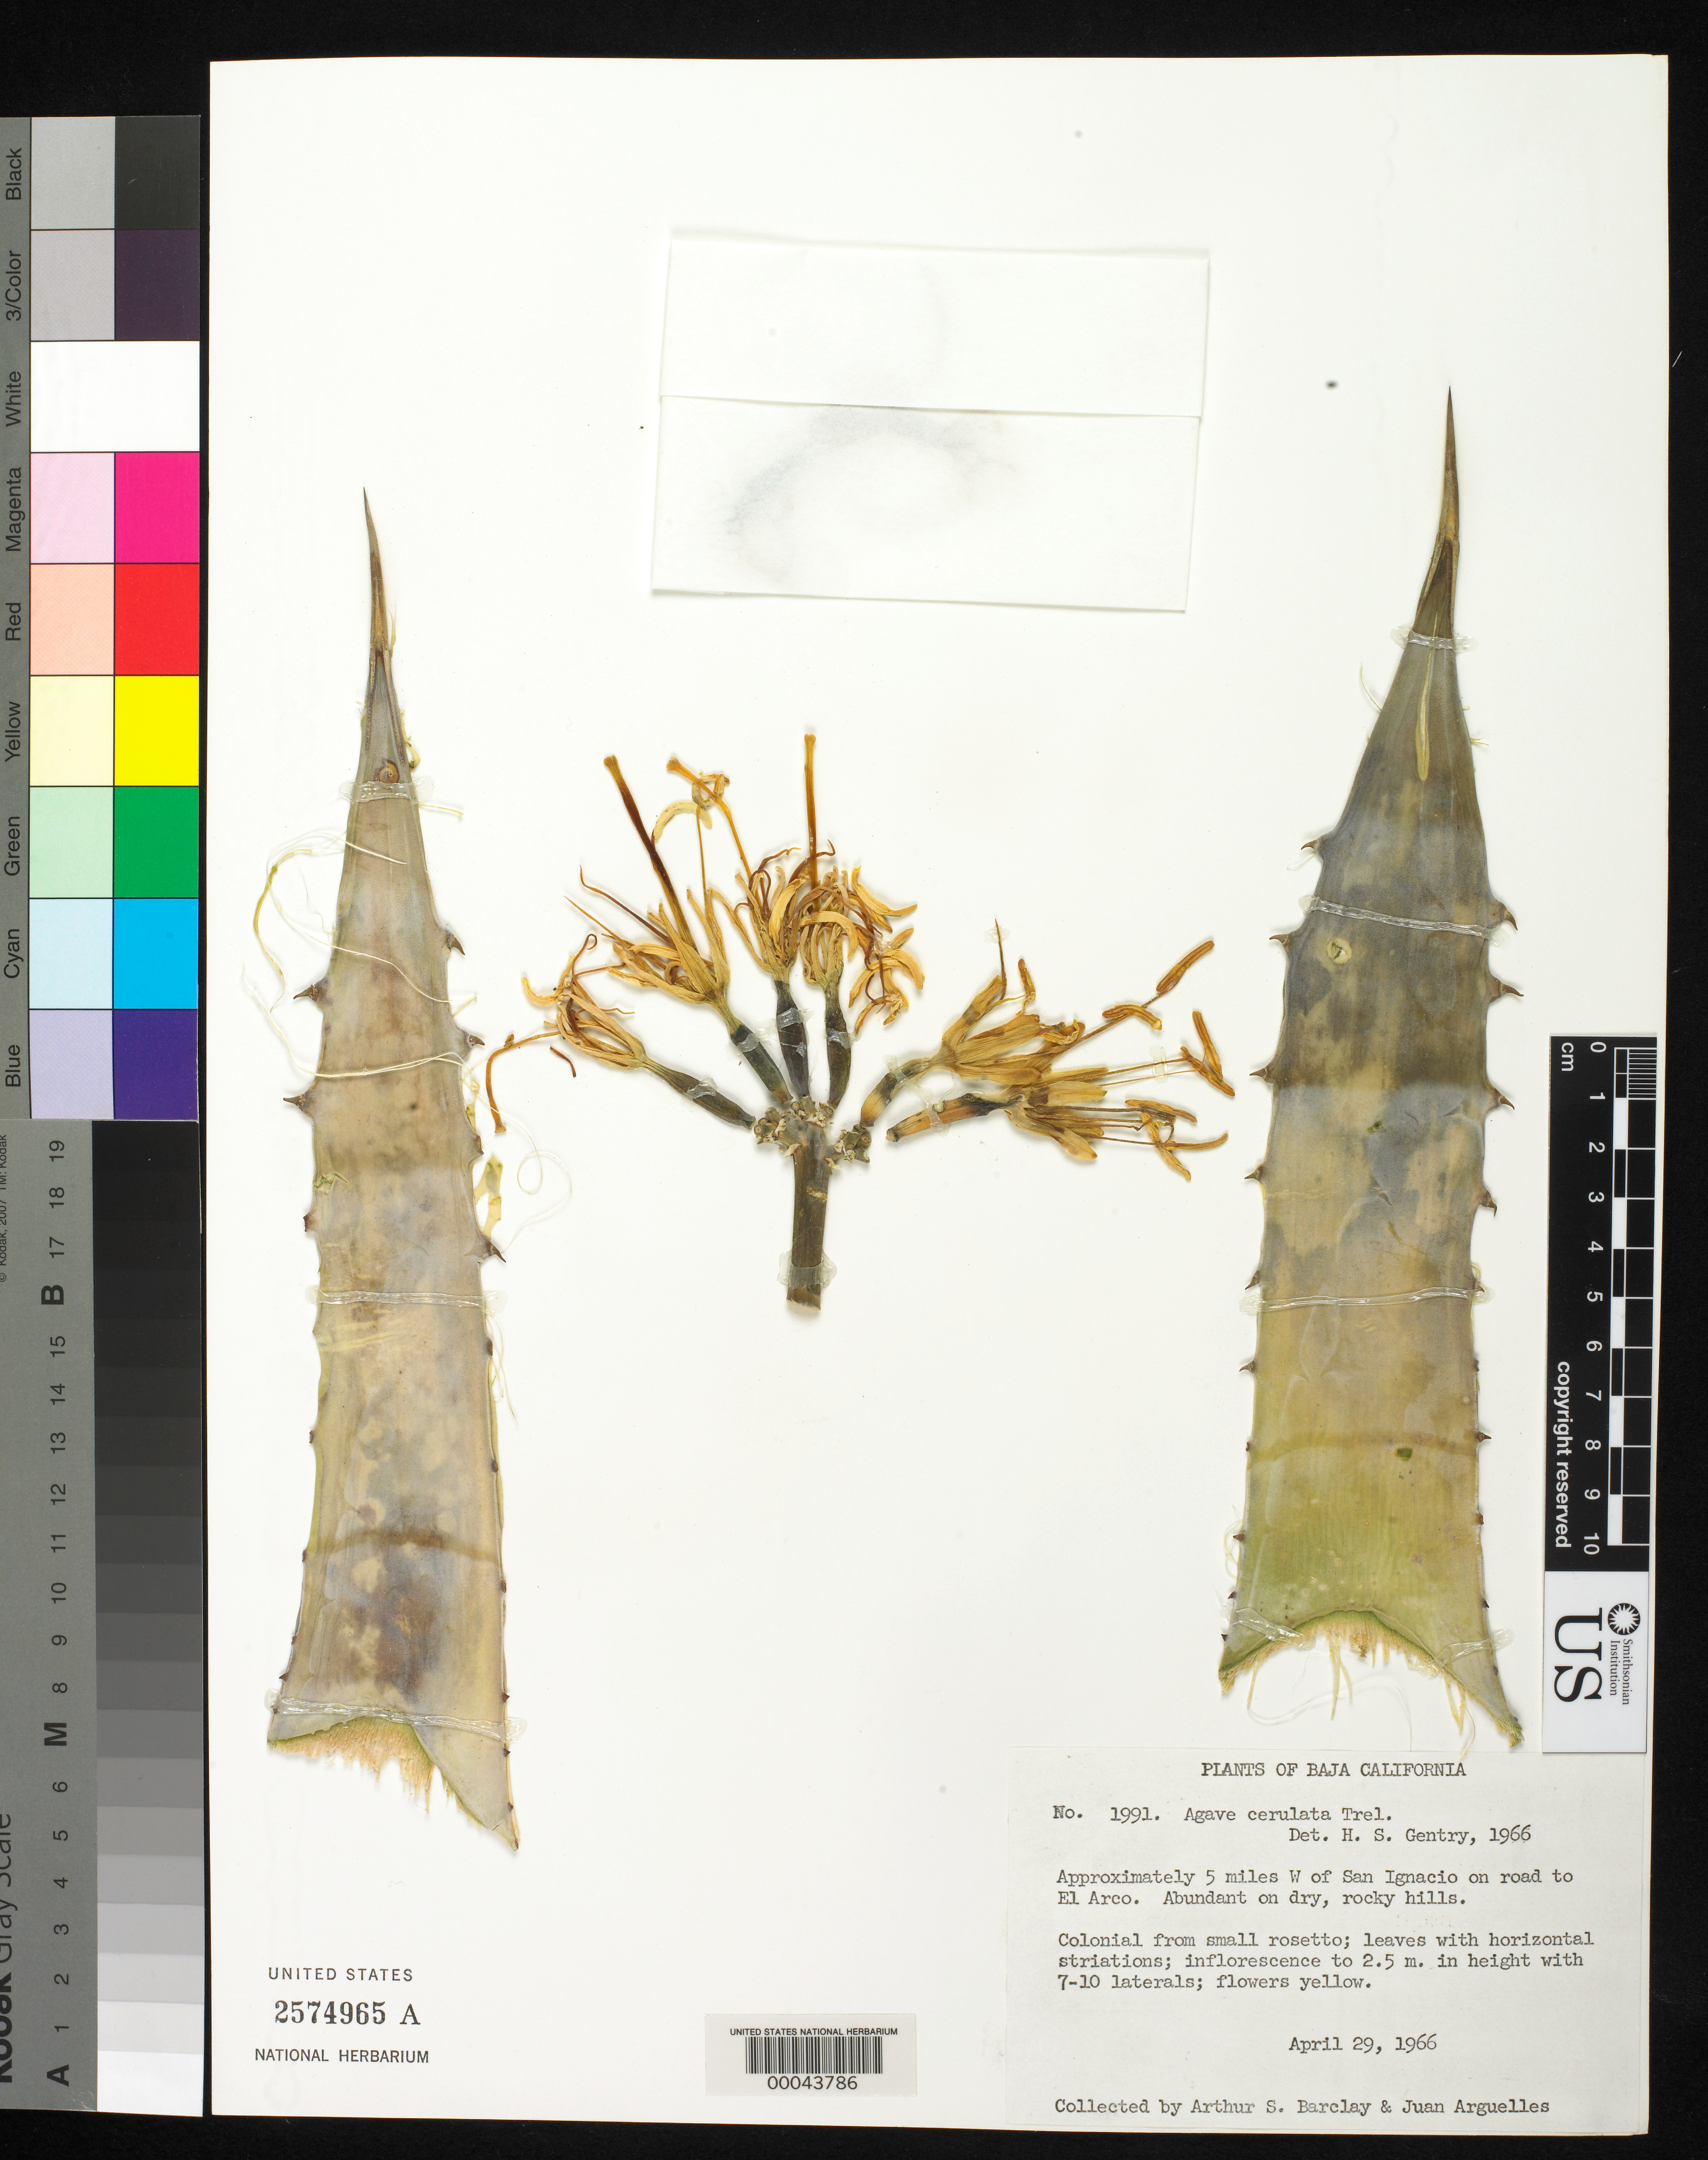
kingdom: Plantae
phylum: Tracheophyta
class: Liliopsida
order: Asparagales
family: Asparagaceae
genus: Agave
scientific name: Agave cerulata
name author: Trel.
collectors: A. S. Barclay & J. Arguelles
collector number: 1991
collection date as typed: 29 Apr 1966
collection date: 1966-04-29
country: Mexico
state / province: Baja California Sur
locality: Approx. 5 mi W of San Ignacio on road to El Arco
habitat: Dry, rocky hills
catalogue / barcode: US 2574965A